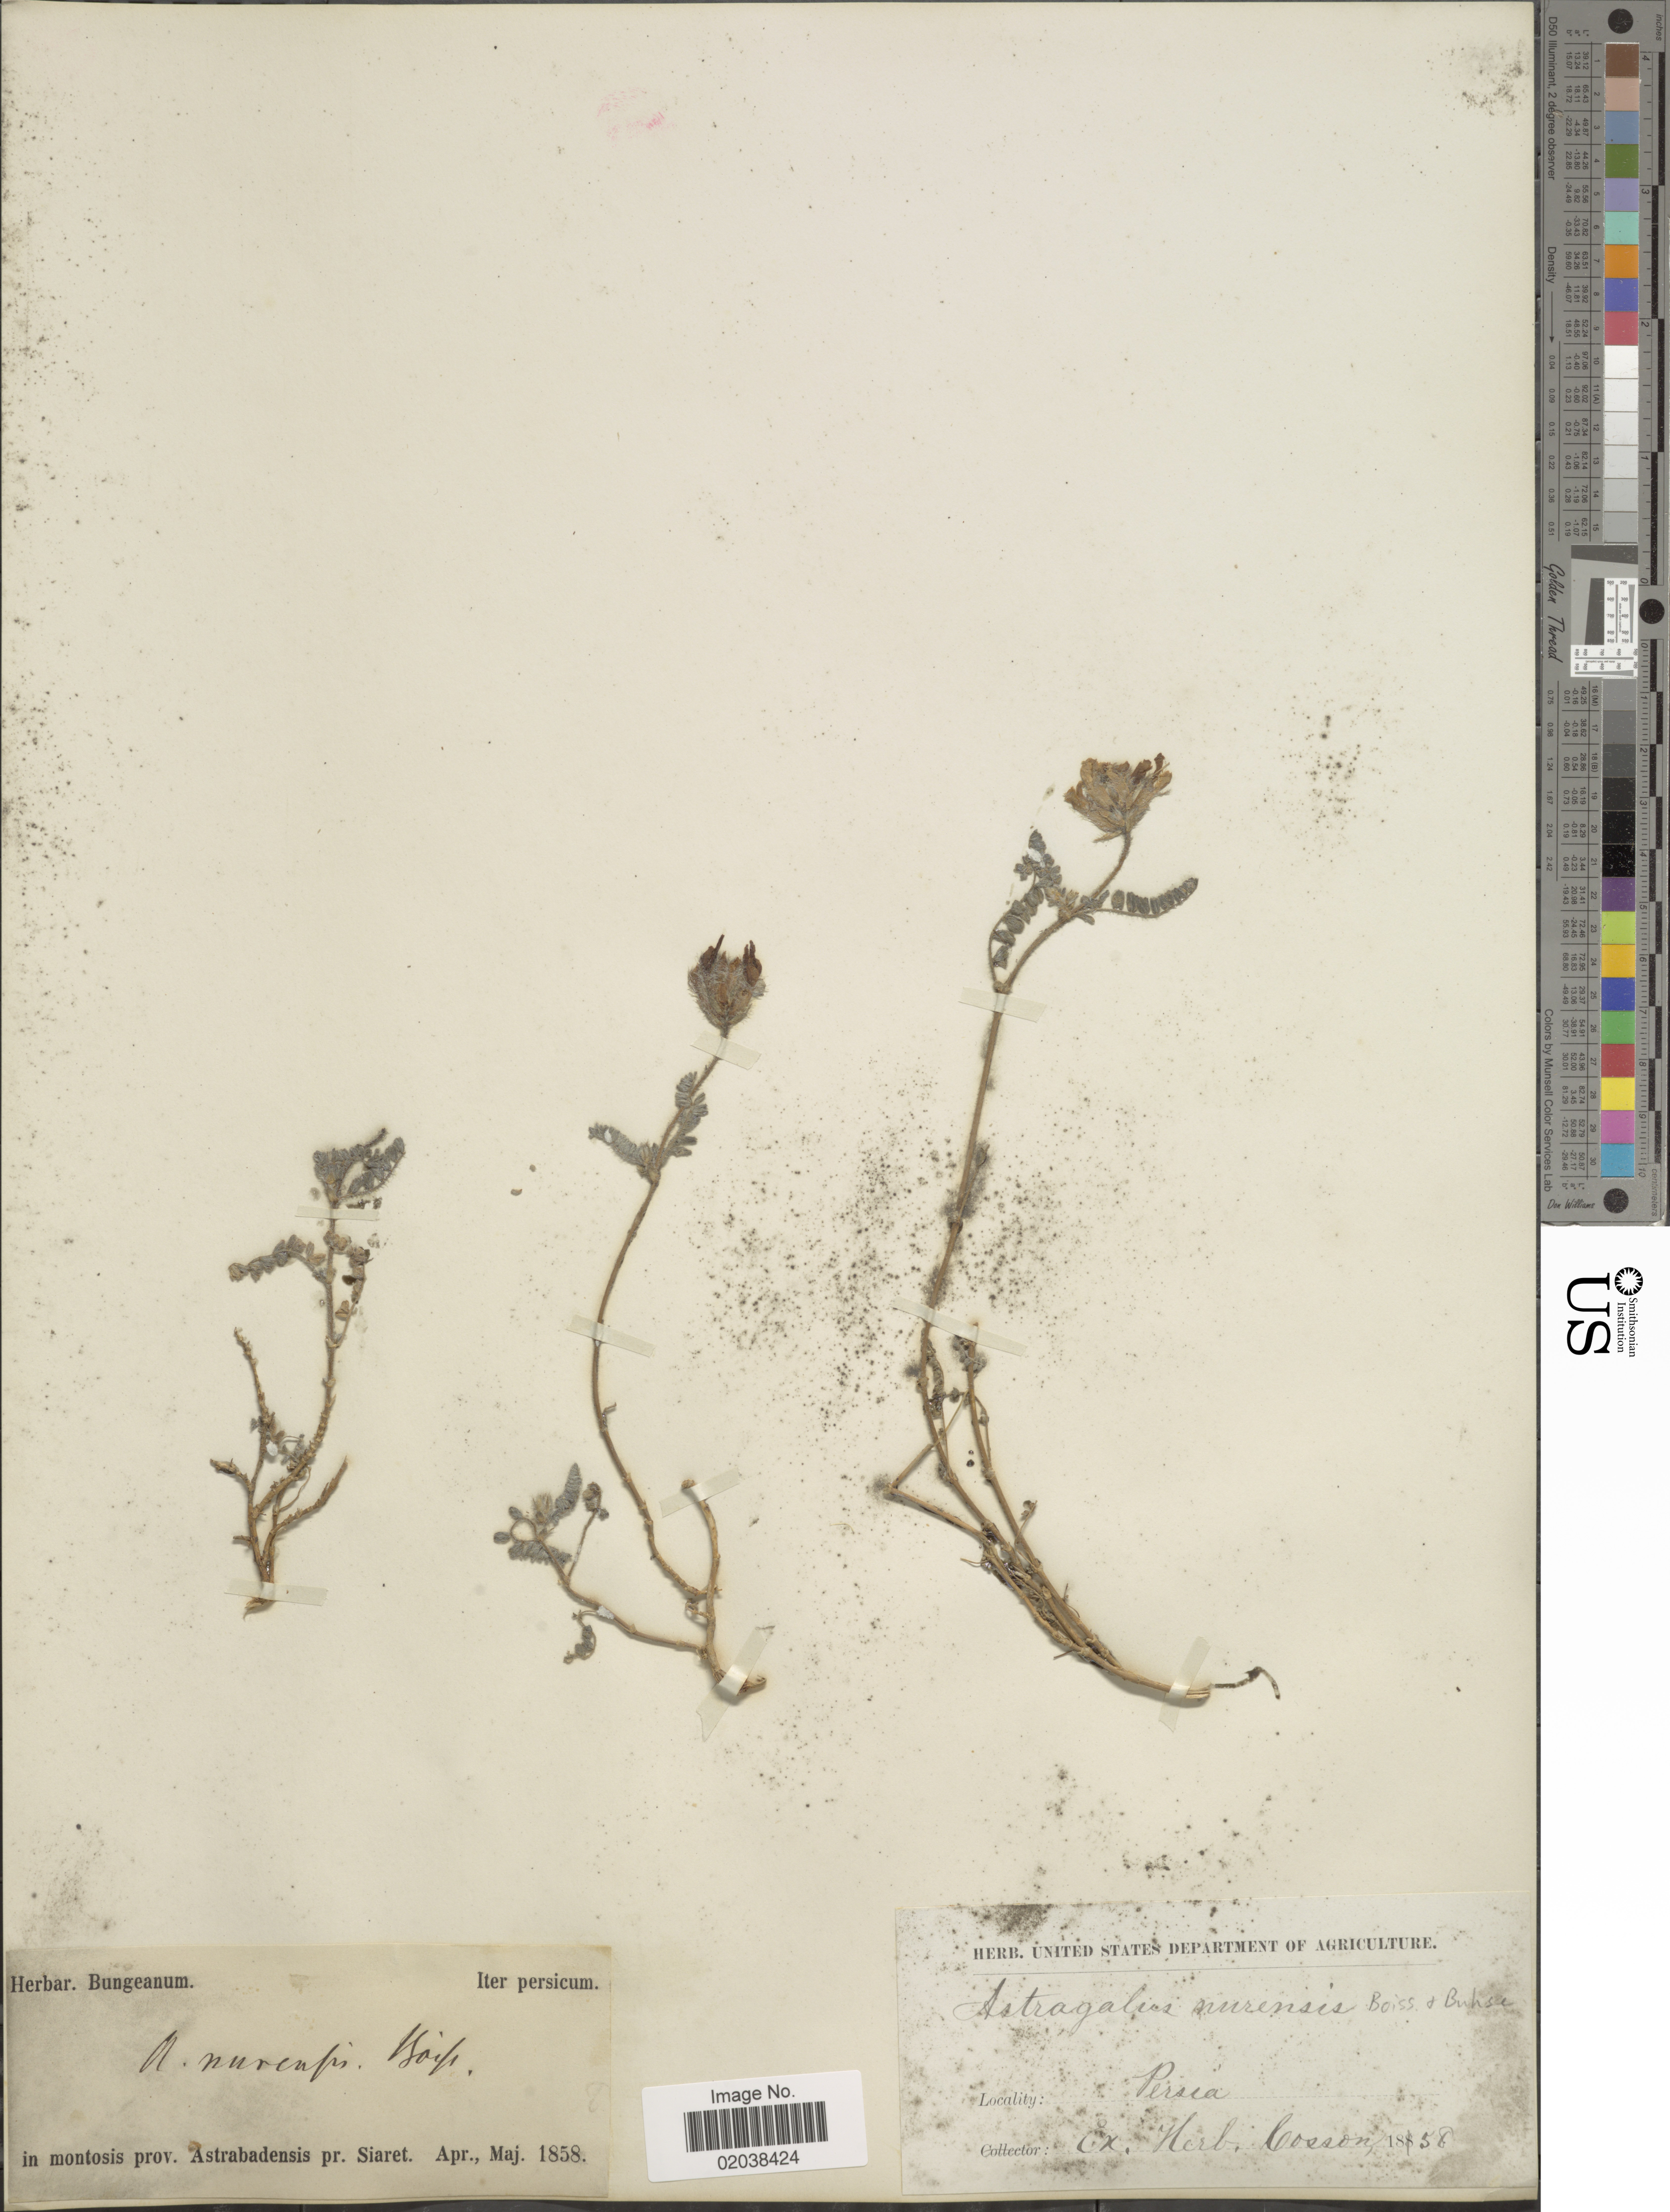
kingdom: Plantae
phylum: Tracheophyta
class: Magnoliopsida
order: Fabales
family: Fabaceae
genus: Astragalus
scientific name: Astragalus nurensis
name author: Boiss. & Buhse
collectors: ex herb. Cosson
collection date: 1858-04/1858-05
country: Iran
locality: Persia. in montosis prov. Astrabadensis pr. Siaret